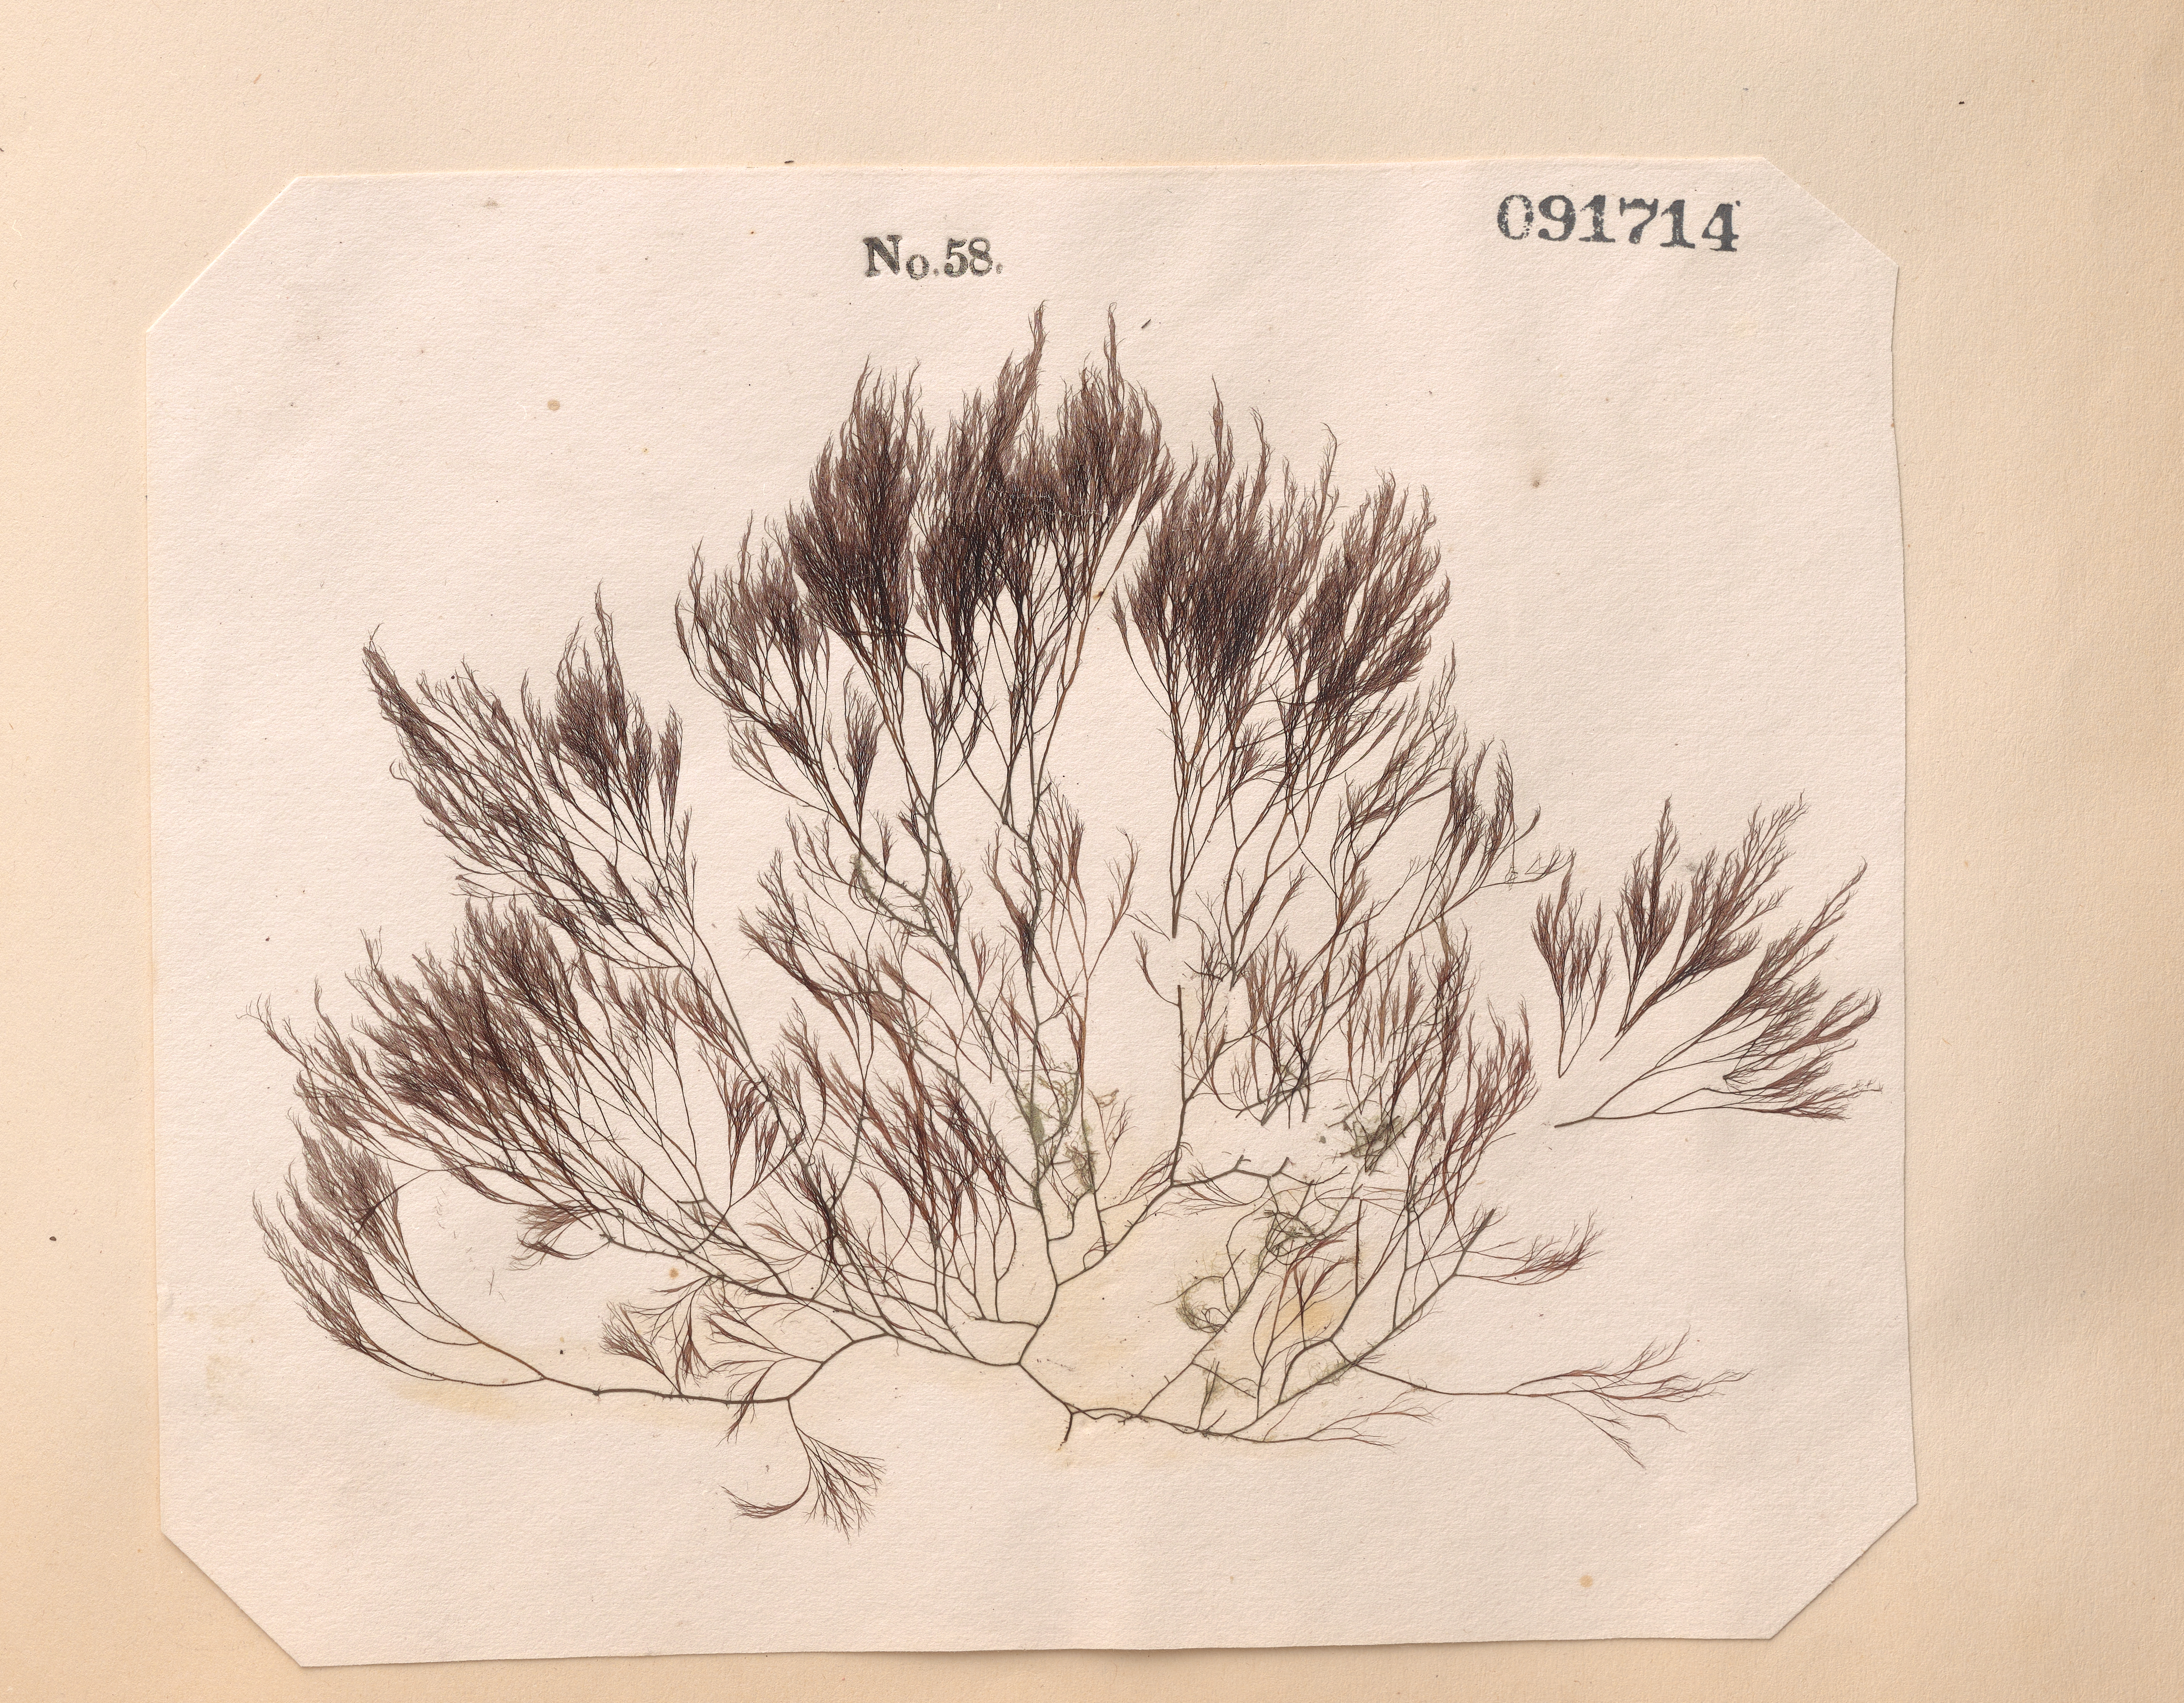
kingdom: Plantae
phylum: Rhodophyta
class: Florideophyceae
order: Ceramiales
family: Rhodomelaceae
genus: Carradoriella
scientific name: Carradoriella denudata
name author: (Dillwyn) Savoie & G.W. Saunders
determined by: Algae name updating Project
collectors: C. Durant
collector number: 58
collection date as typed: Sum 1850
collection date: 1850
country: United States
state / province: New York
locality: New York Harbor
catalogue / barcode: US 91714